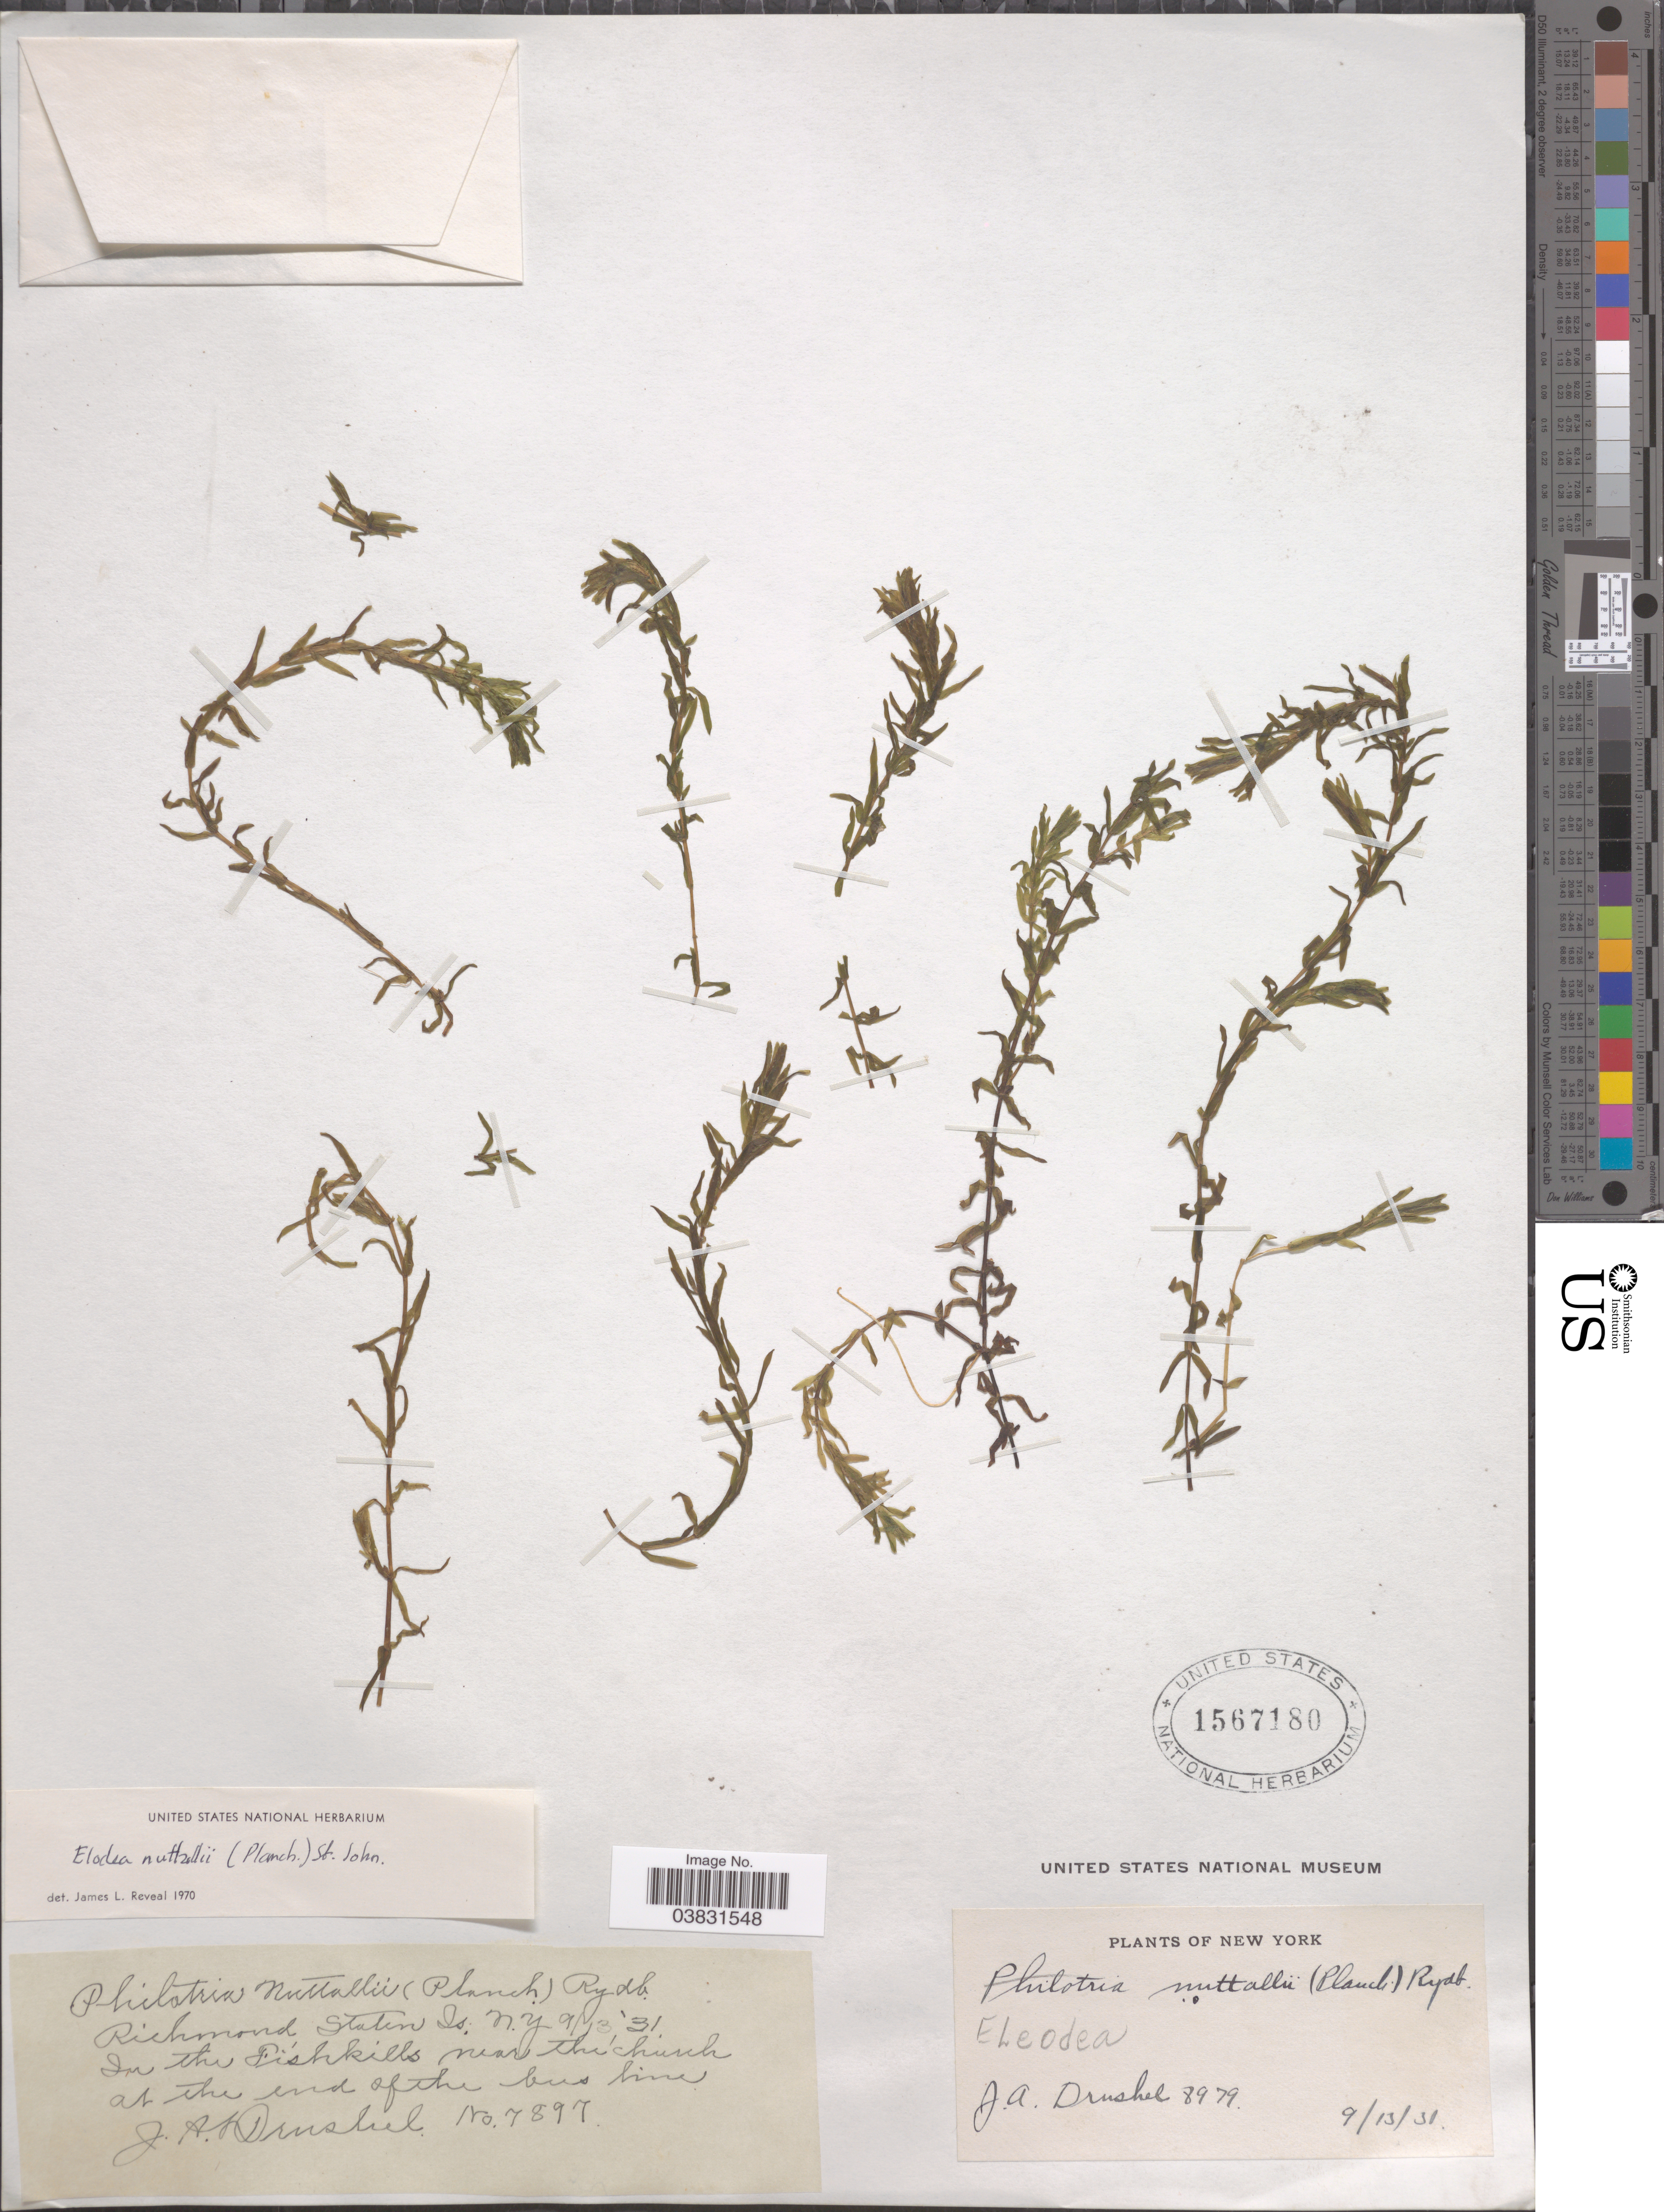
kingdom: Plantae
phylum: Tracheophyta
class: Liliopsida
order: Alismatales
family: Hydrocharitaceae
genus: Elodea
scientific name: Elodea nuttallii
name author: (Planch.) H. St. John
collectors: J. A. Drushel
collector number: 8979/7897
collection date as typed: Transcribed d/m/y: 13/9/31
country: United States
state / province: New York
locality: Richmond Staten Is. In the fishkills near the church at the end of the bus line.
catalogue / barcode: US 1567180